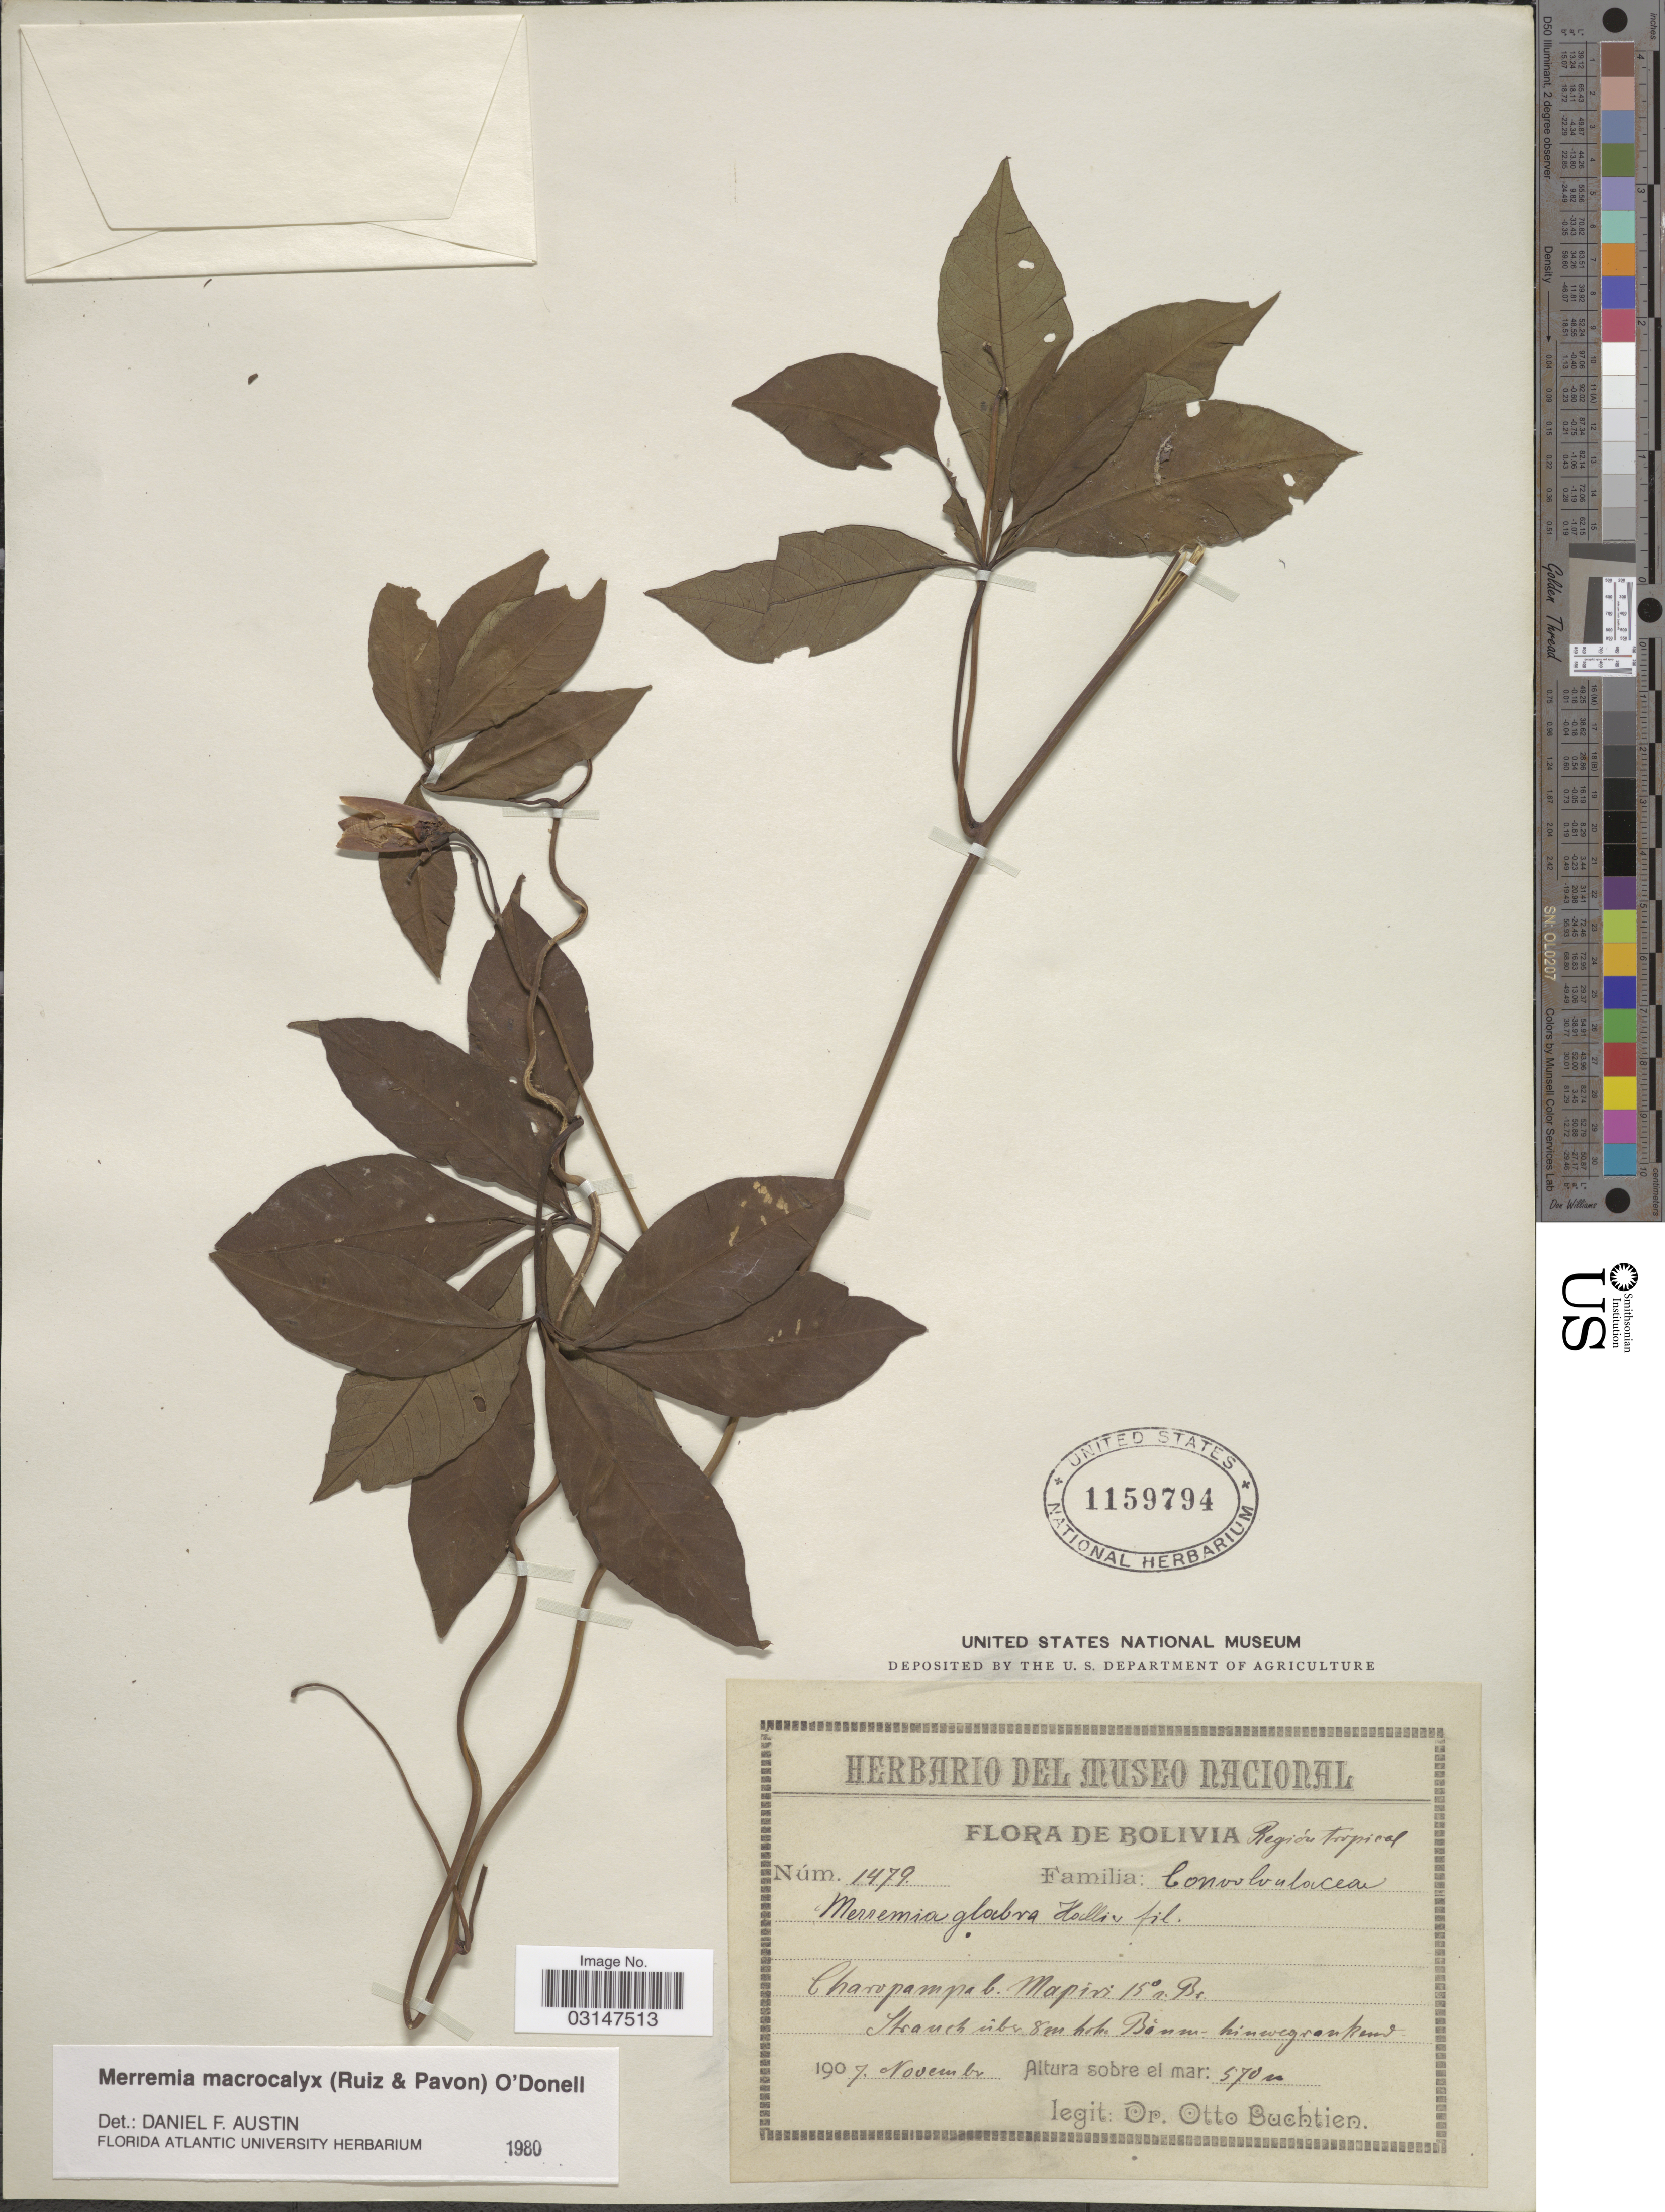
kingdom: Plantae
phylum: Tracheophyta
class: Magnoliopsida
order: Solanales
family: Convolvulaceae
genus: Distimake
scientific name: Distimake macrocalyx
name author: (Ruiz & Pav.) A. R. Simões & Staples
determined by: Strong, Mark T., (BOT), Smithsonian Institution - National Museum of Natural History (UNITED STATES)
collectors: O. Buchtien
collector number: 1479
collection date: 1907-11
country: Bolivia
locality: Región: tropical, Charopampa b. Mapiri 15° n Br.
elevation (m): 570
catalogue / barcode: US 1559794